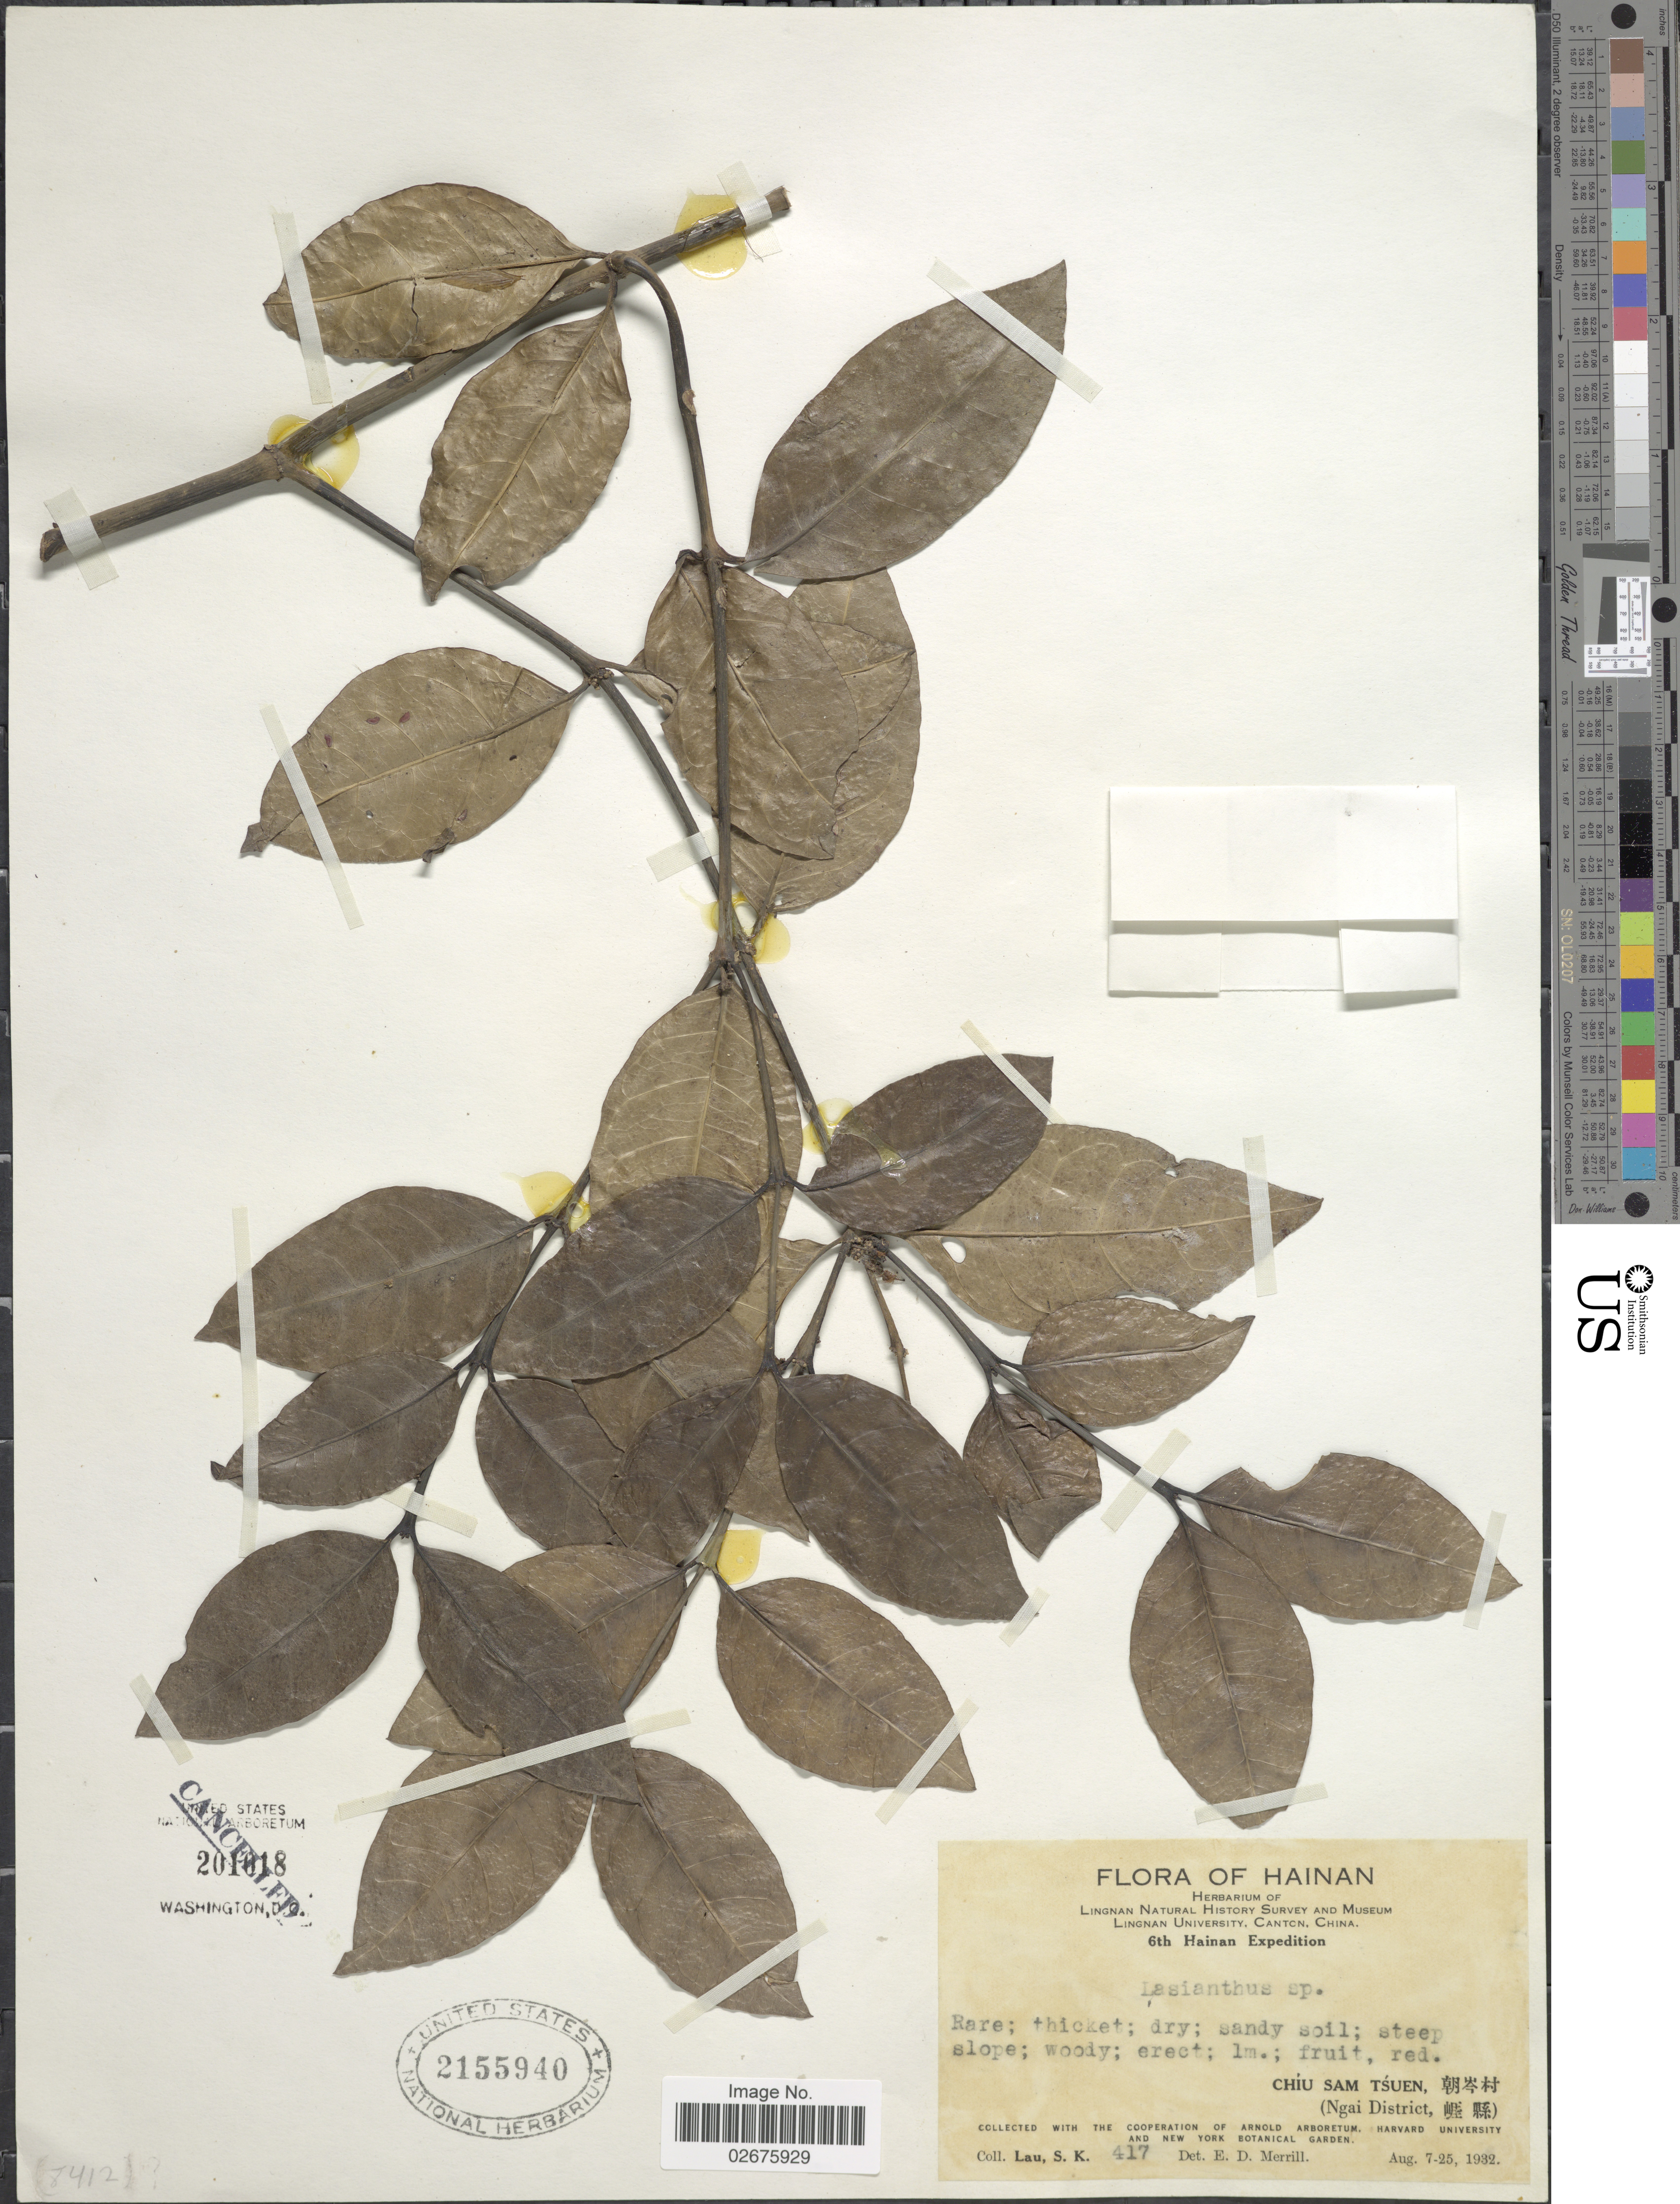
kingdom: Plantae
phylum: Tracheophyta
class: Magnoliopsida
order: Gentianales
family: Rubiaceae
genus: Lasianthus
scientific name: Lasianthus sp.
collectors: S. K. Lau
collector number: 417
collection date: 1932-08-07/1932-08-25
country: China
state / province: Hainan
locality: Chíu Sam Tsuen (Ngai District)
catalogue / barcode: US 2155940